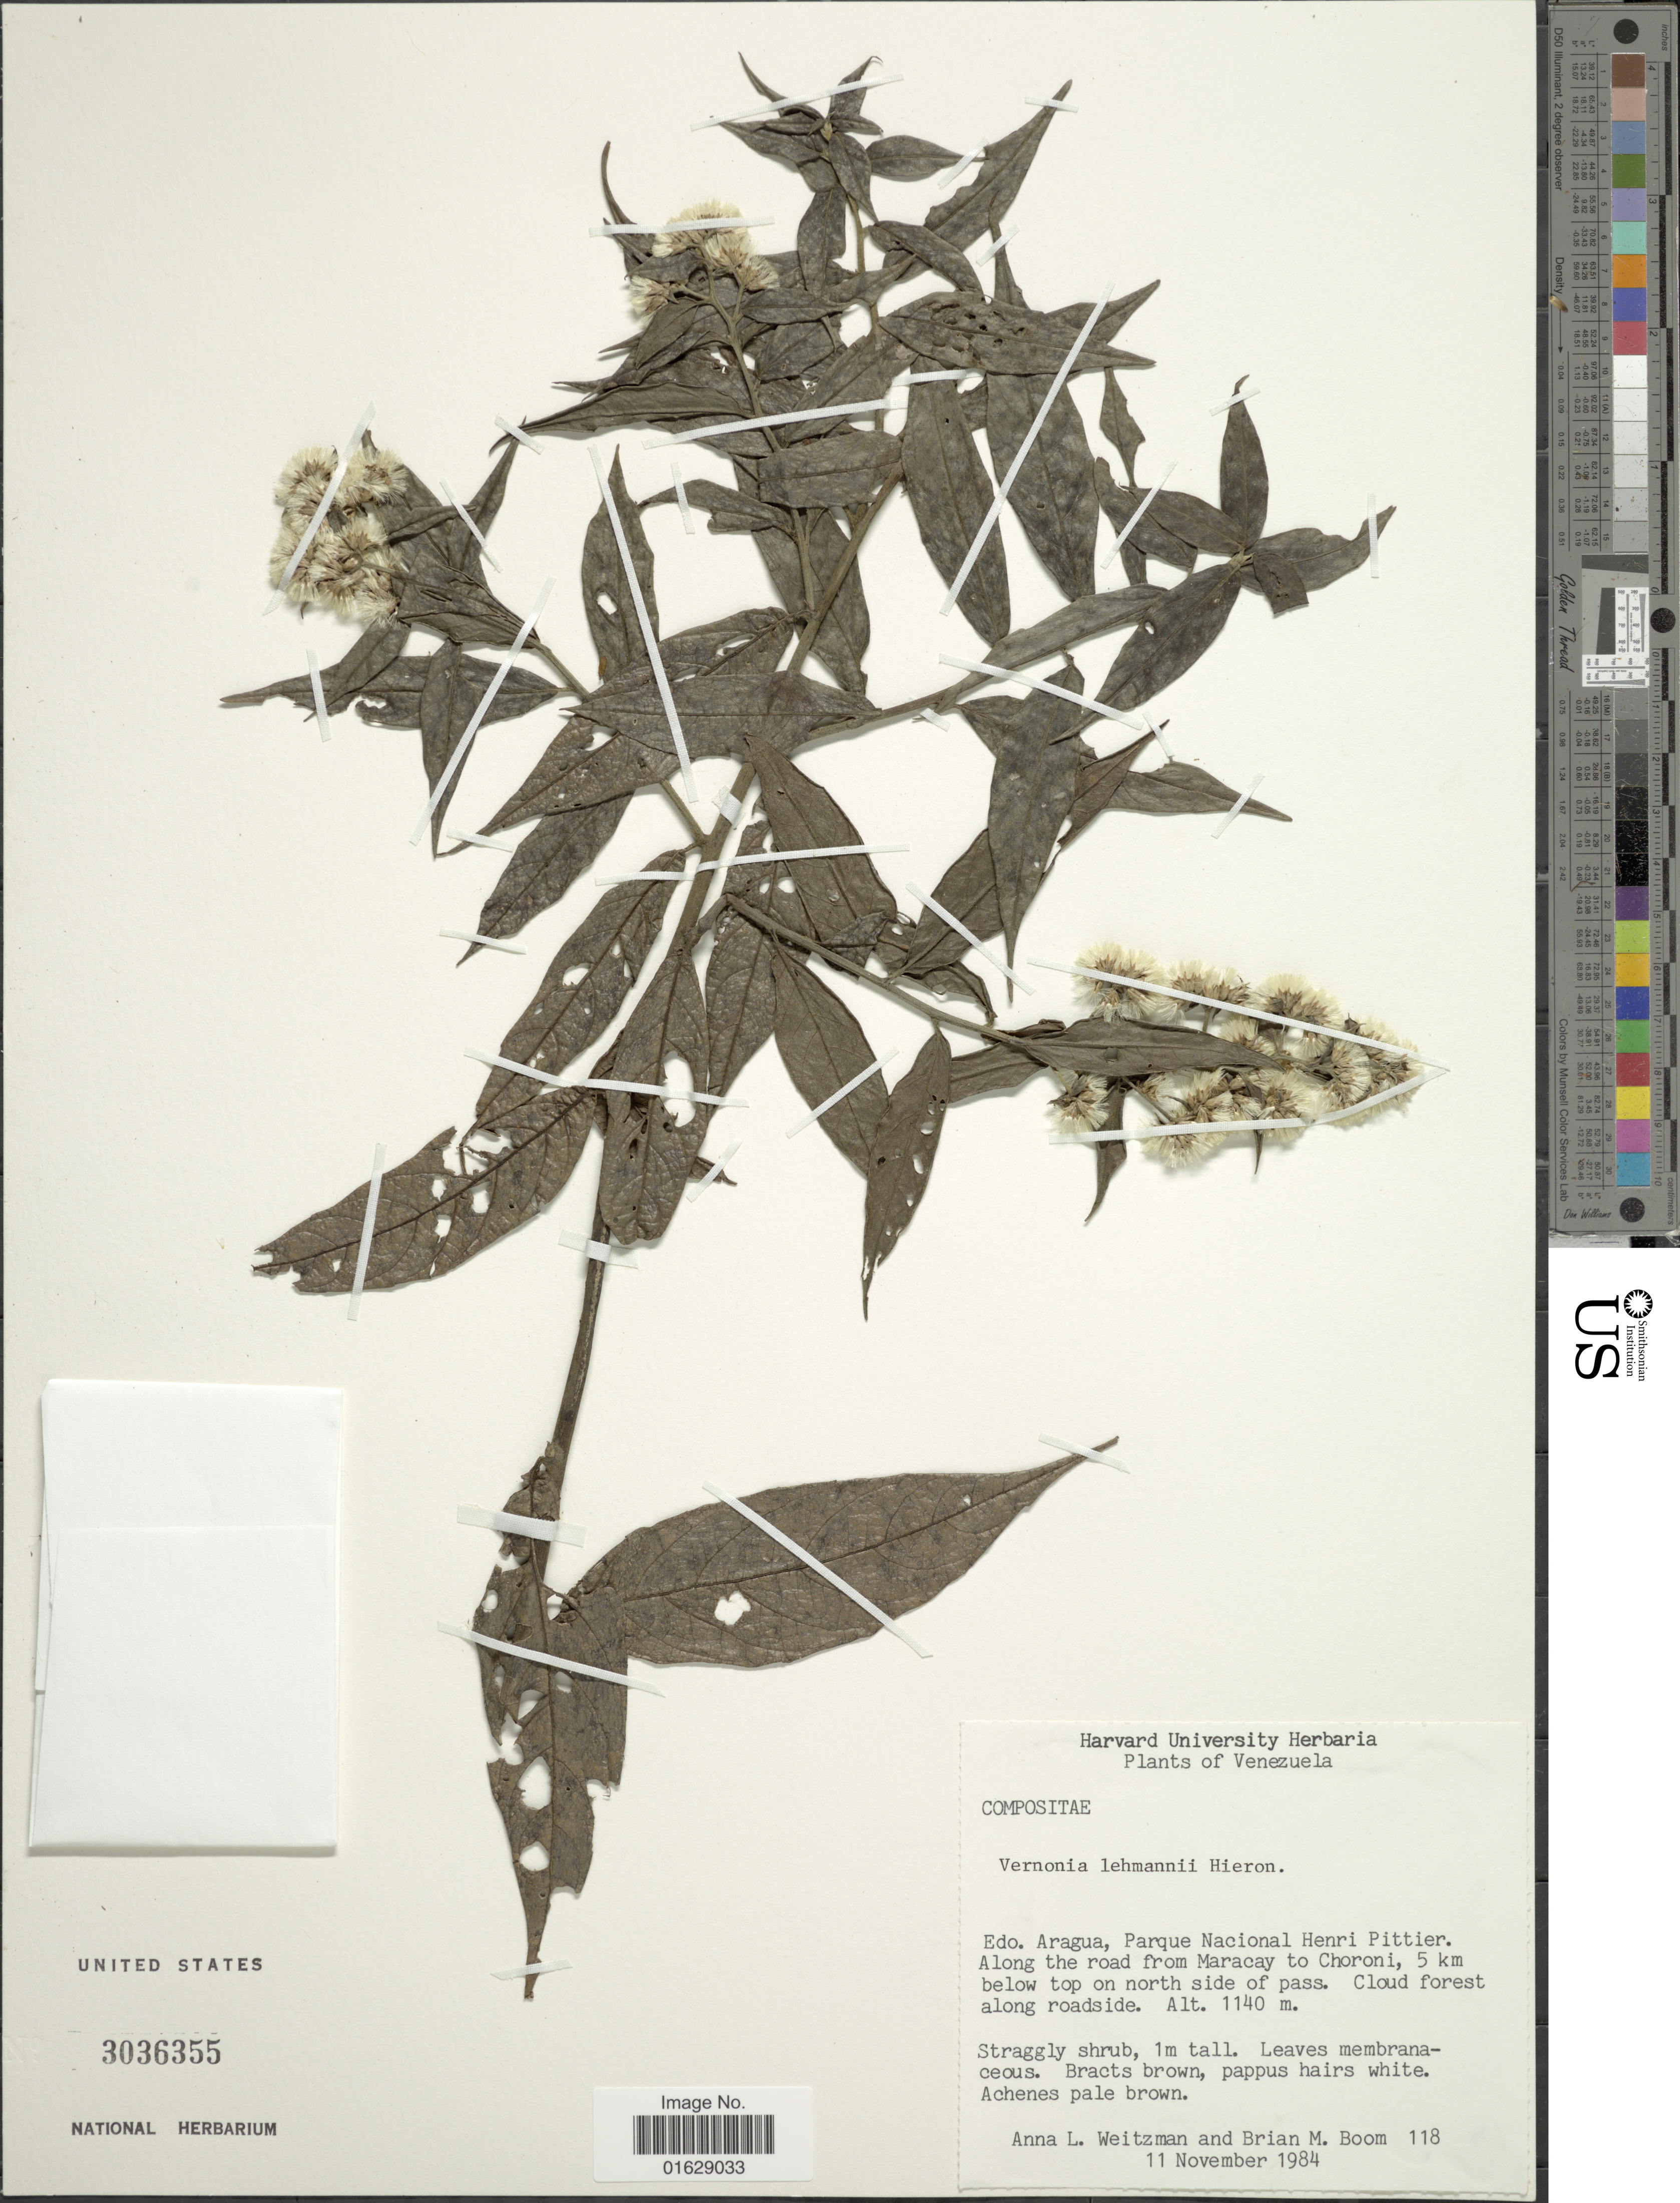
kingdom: Plantae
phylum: Tracheophyta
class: Magnoliopsida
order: Asterales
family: Asteraceae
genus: Lepidaploa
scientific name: Lepidaploa lehmannii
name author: (Hieron.) H. Rob.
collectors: A. L. Weitzman & B. M. Boom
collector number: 118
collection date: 1984-11-11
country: Venezuela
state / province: Aragua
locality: Edo. Aragua, Parque Nacional Henri Pittier. Along the road from Maracay to Choroni, 5 km below top on north side of pass. Cloud forest along roadside.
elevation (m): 1140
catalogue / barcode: US 3036355